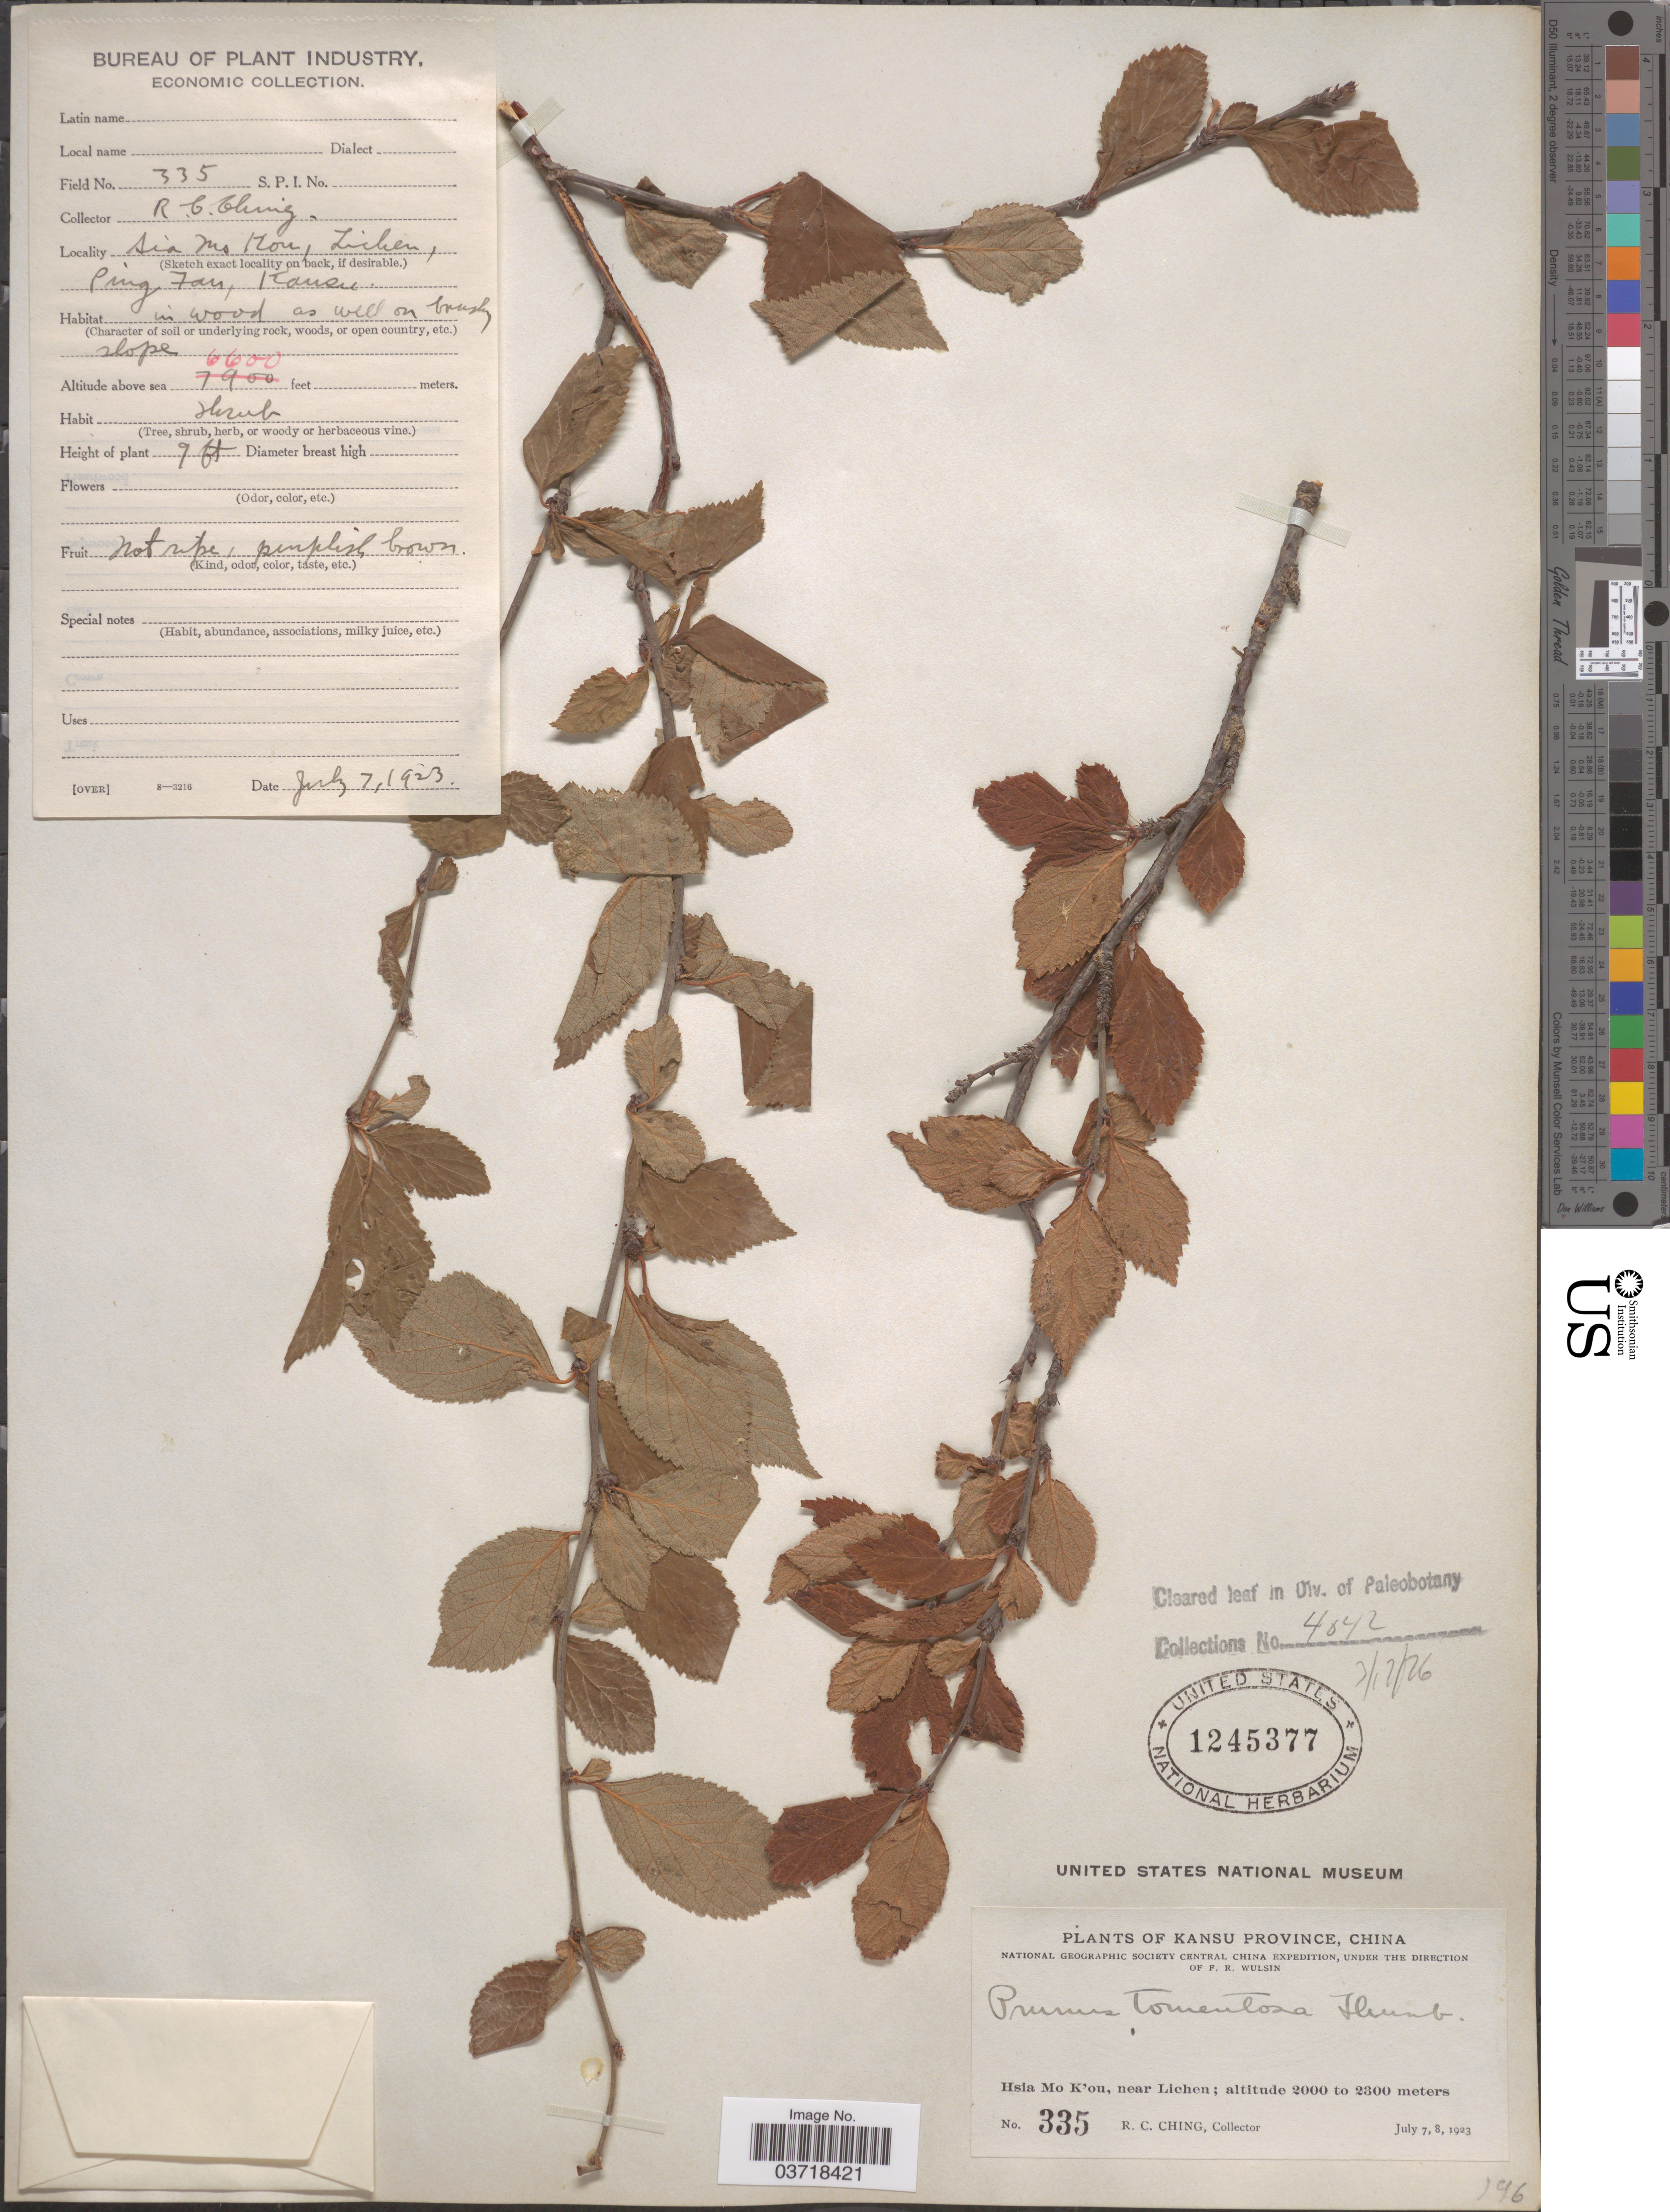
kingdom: Plantae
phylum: Tracheophyta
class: Magnoliopsida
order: Rosales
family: Rosaceae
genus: Prunus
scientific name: Prunus tomentosa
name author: Thunb.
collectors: R. C. Ching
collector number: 335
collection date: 1923-07-07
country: China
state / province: Gansu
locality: Kansu Province. Hsia Mo K'ou, near Lichen. Ping Fan.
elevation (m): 2012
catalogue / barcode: US 1245377